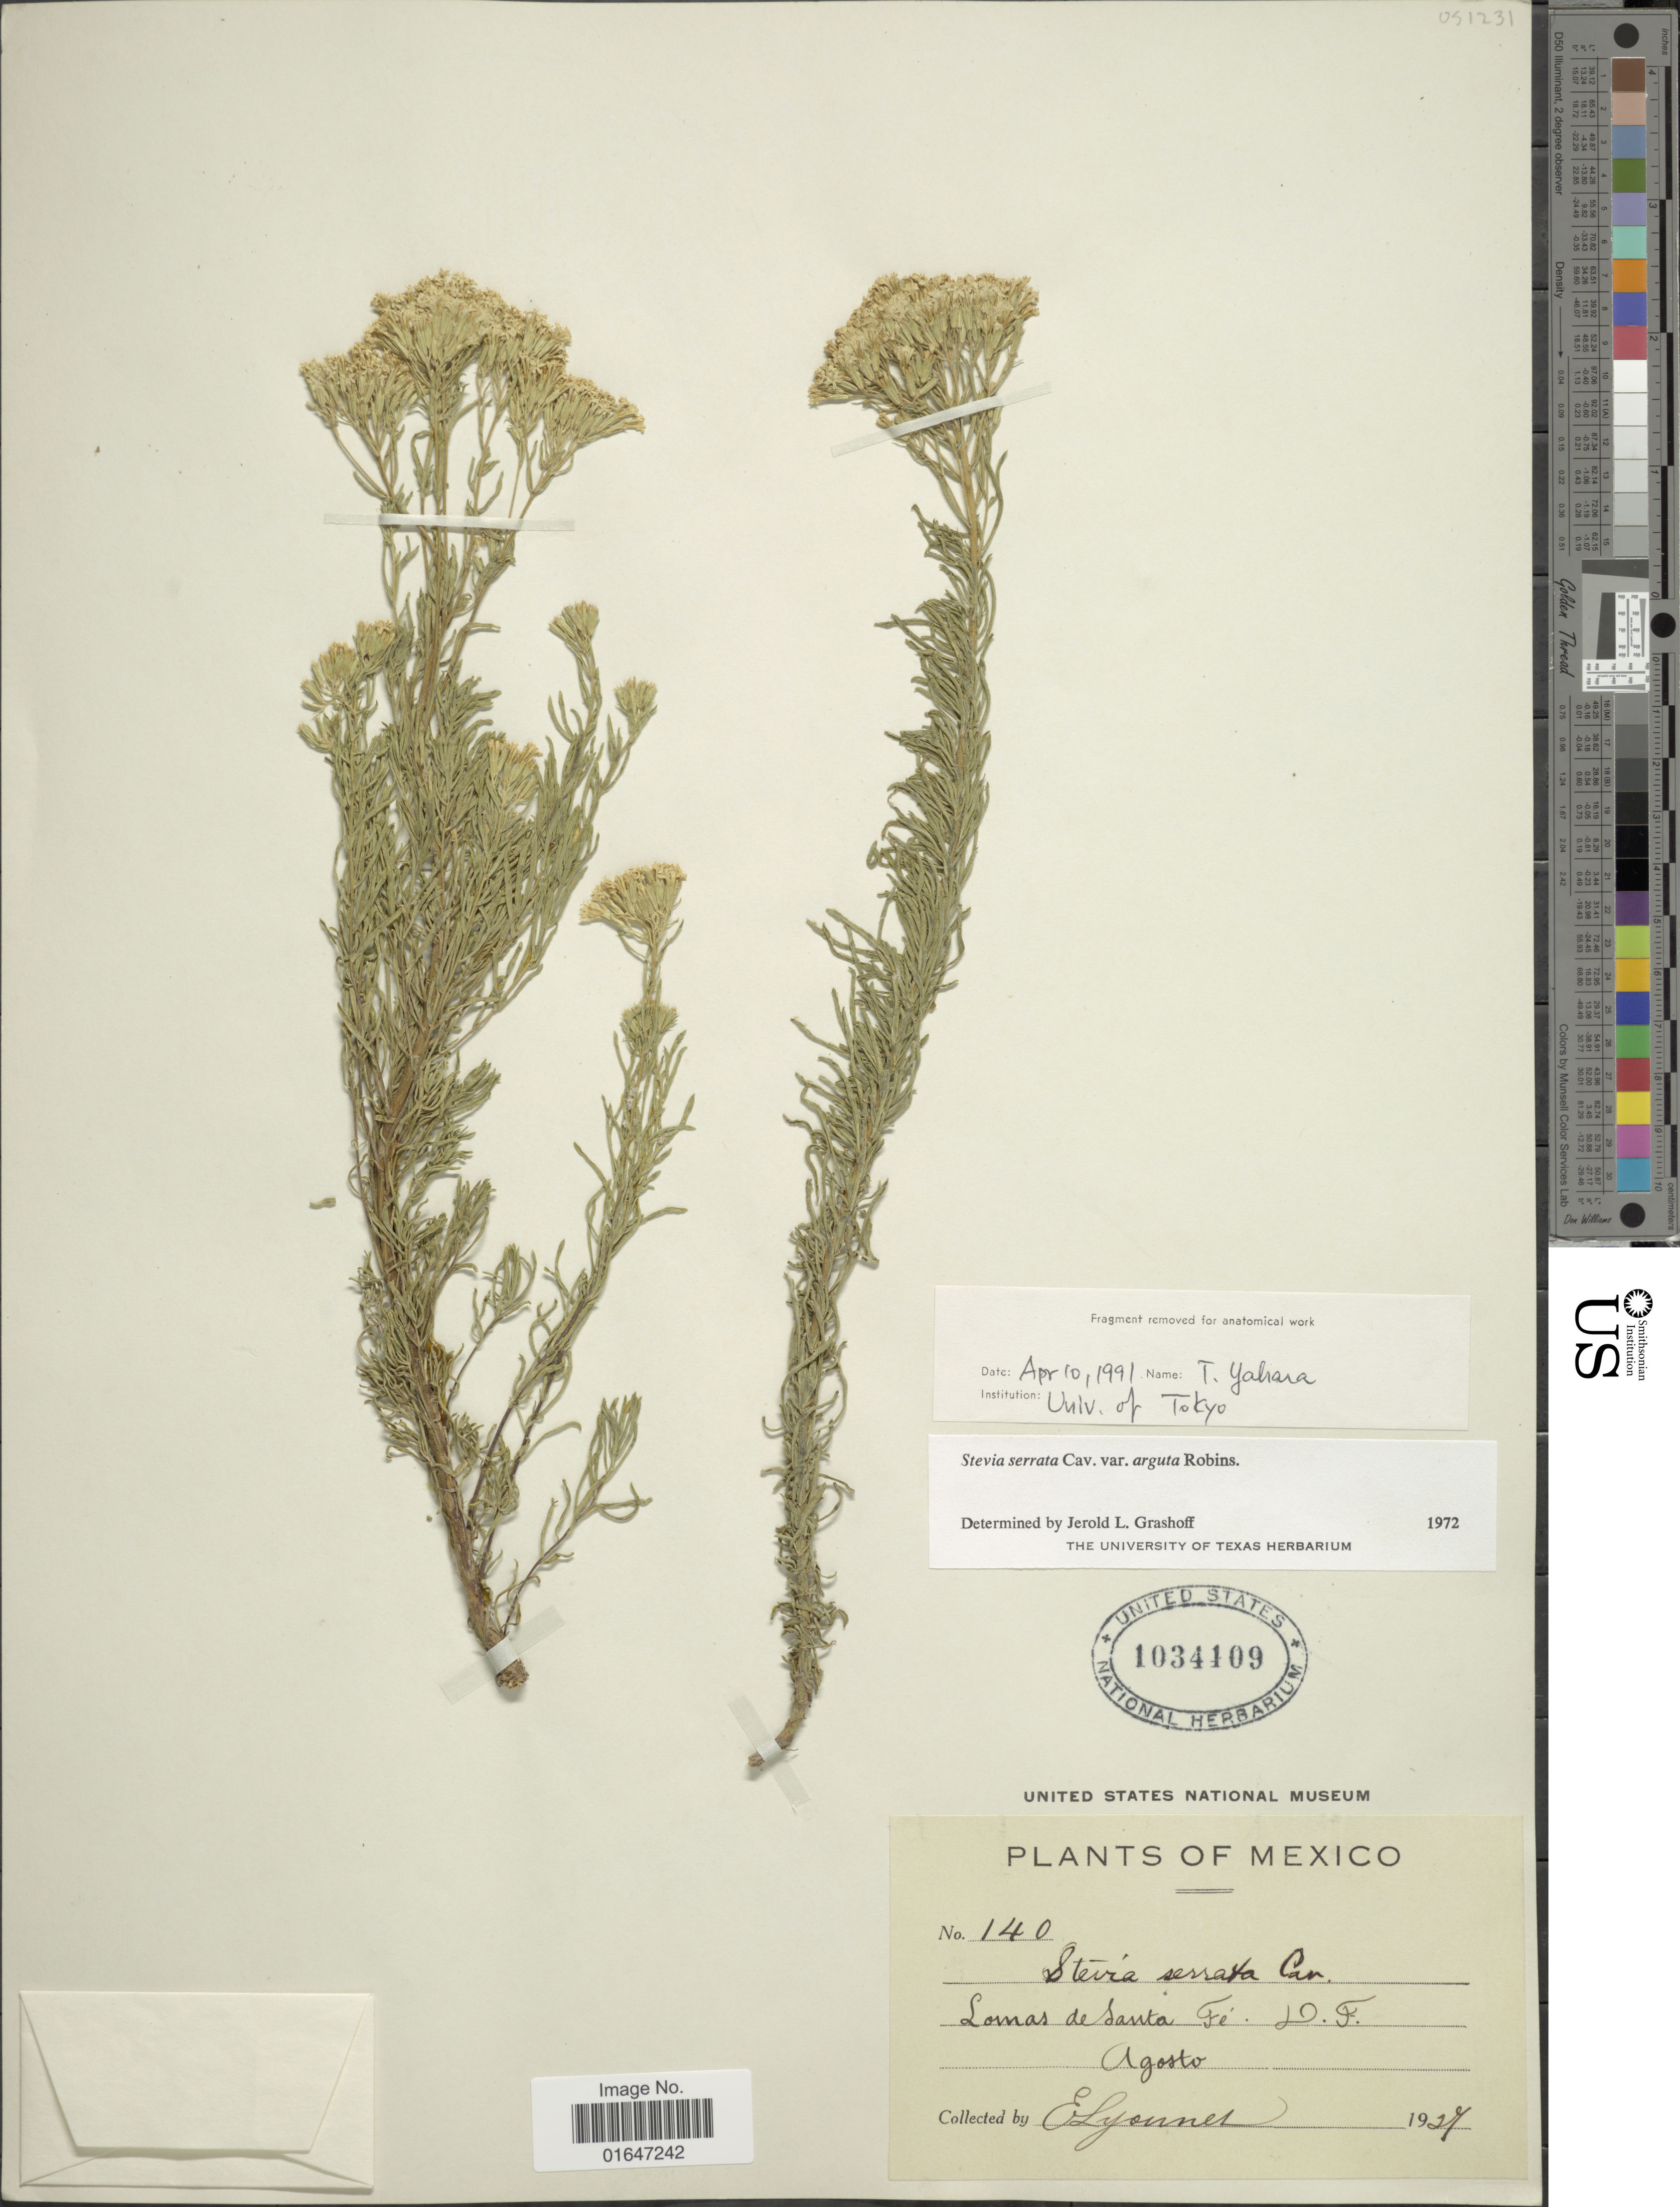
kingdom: Plantae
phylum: Tracheophyta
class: Magnoliopsida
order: Asterales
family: Asteraceae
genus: Stevia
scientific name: Stevia serrata var. arguta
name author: B.L. Rob.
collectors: E. Lyonnet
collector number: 140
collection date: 1927-08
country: Mexico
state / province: Distrito Federal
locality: Lomas de Santa Fe.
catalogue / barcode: US 1034409